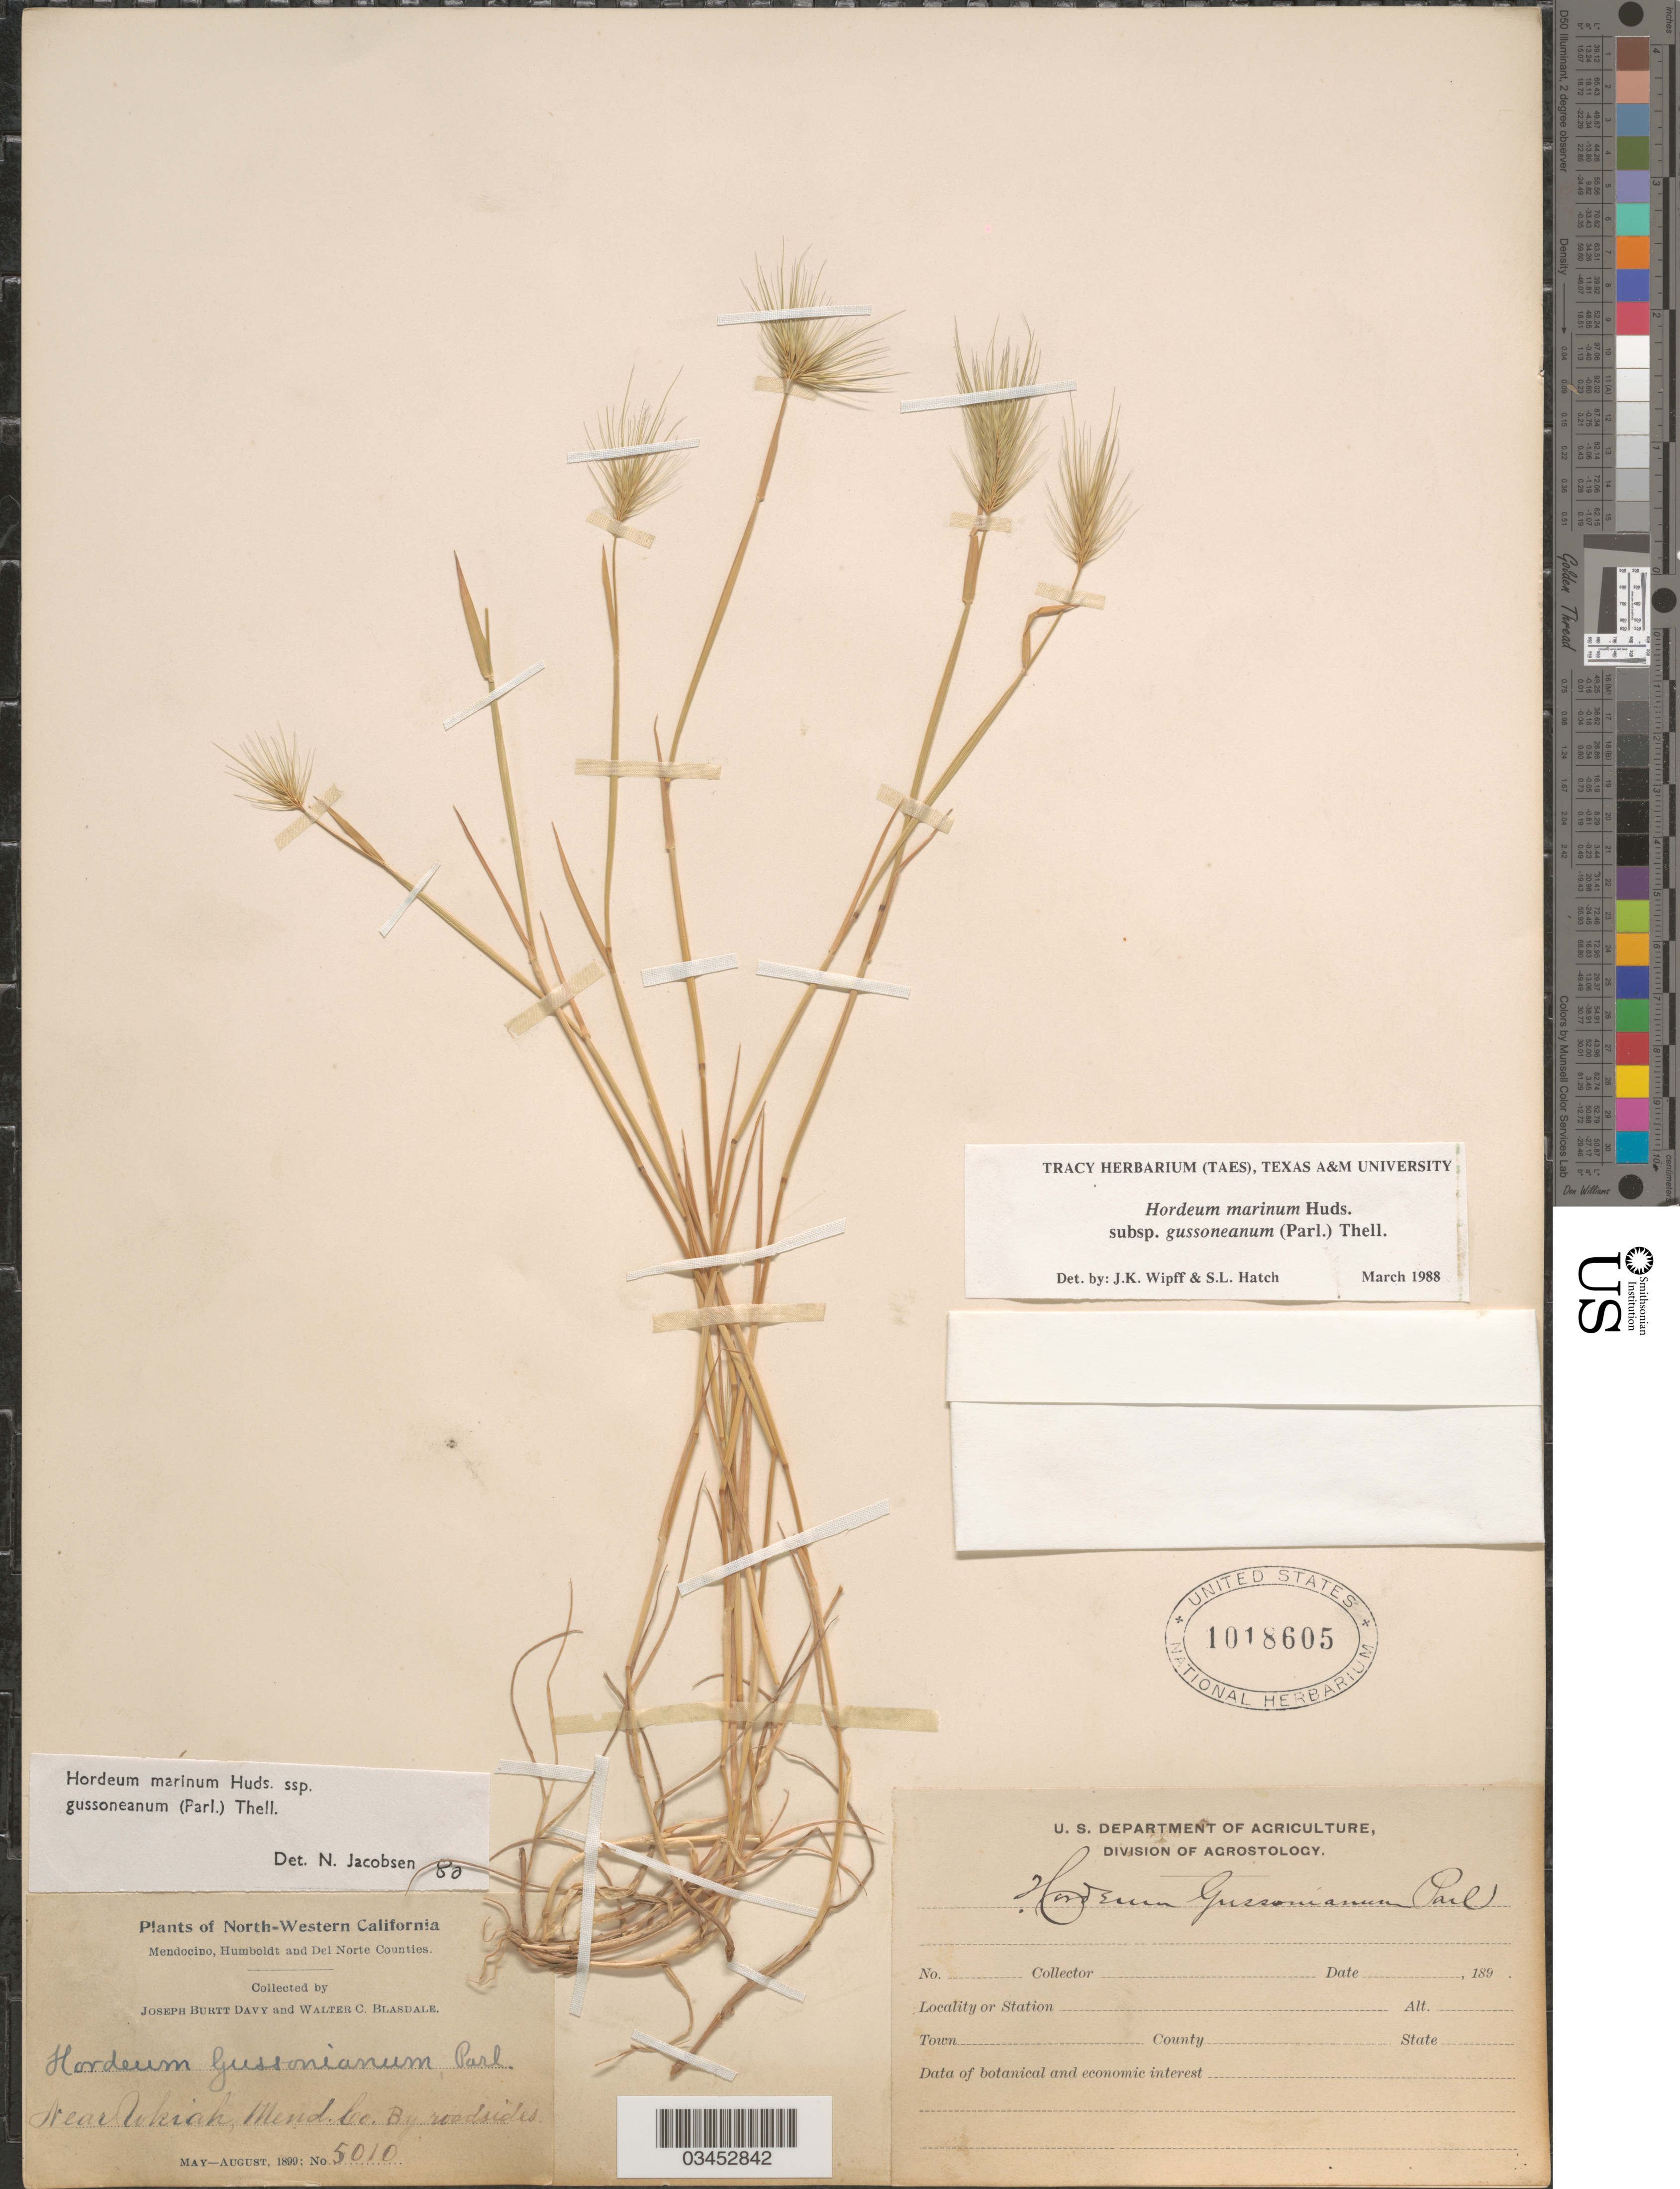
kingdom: Plantae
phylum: Tracheophyta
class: Liliopsida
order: Poales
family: Poaceae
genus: Hordeum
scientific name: Hordeum marinum subsp. gussoneanum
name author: (Parl.) Thell.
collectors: J. Burtt Davy & W. Blasdale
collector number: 5010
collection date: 1899-05/1899-08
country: United States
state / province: California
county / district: Mendocino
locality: North-Western California. Near Ukiah, Mendocino Co. By roadsides.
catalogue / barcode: US 1018605